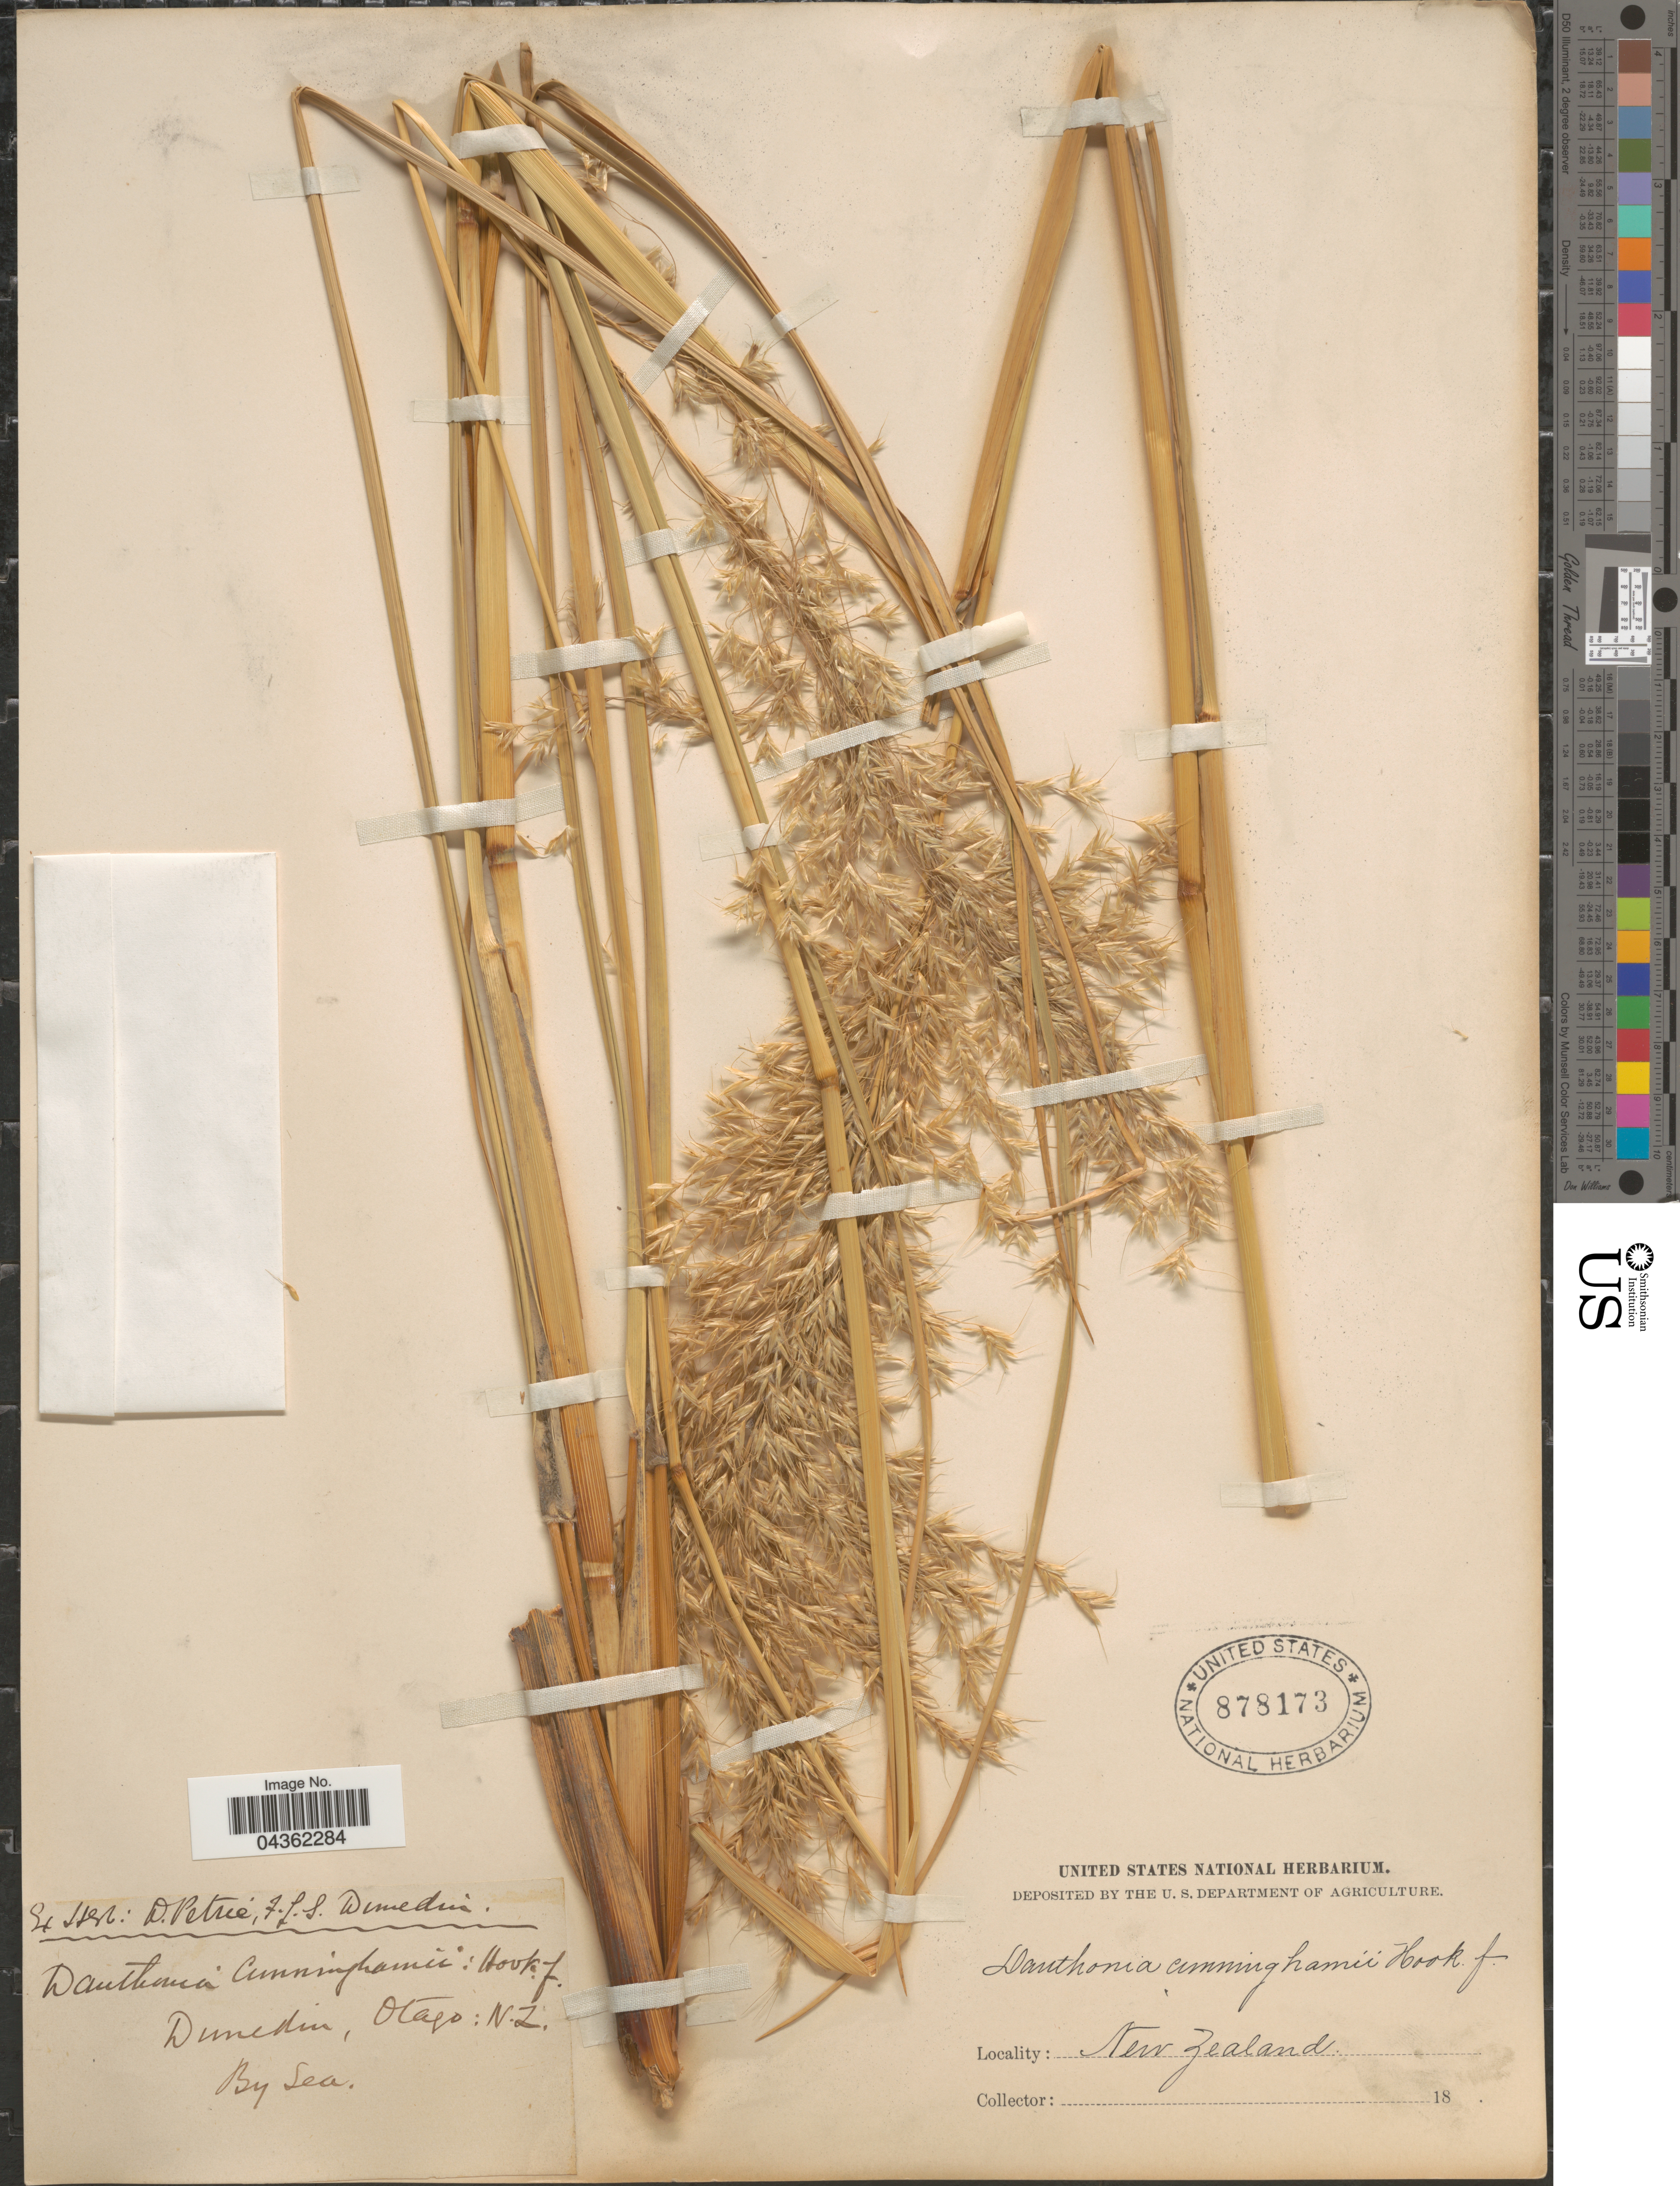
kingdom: Plantae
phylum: Tracheophyta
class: Liliopsida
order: Poales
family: Poaceae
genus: Chionochloa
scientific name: Chionochloa conspicua subsp. cunninghamii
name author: (Hook. f.) Zotov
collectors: Ex Herb D. Petrie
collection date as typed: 18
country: New Zealand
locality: Dunedin, Otago.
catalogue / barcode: US 878173